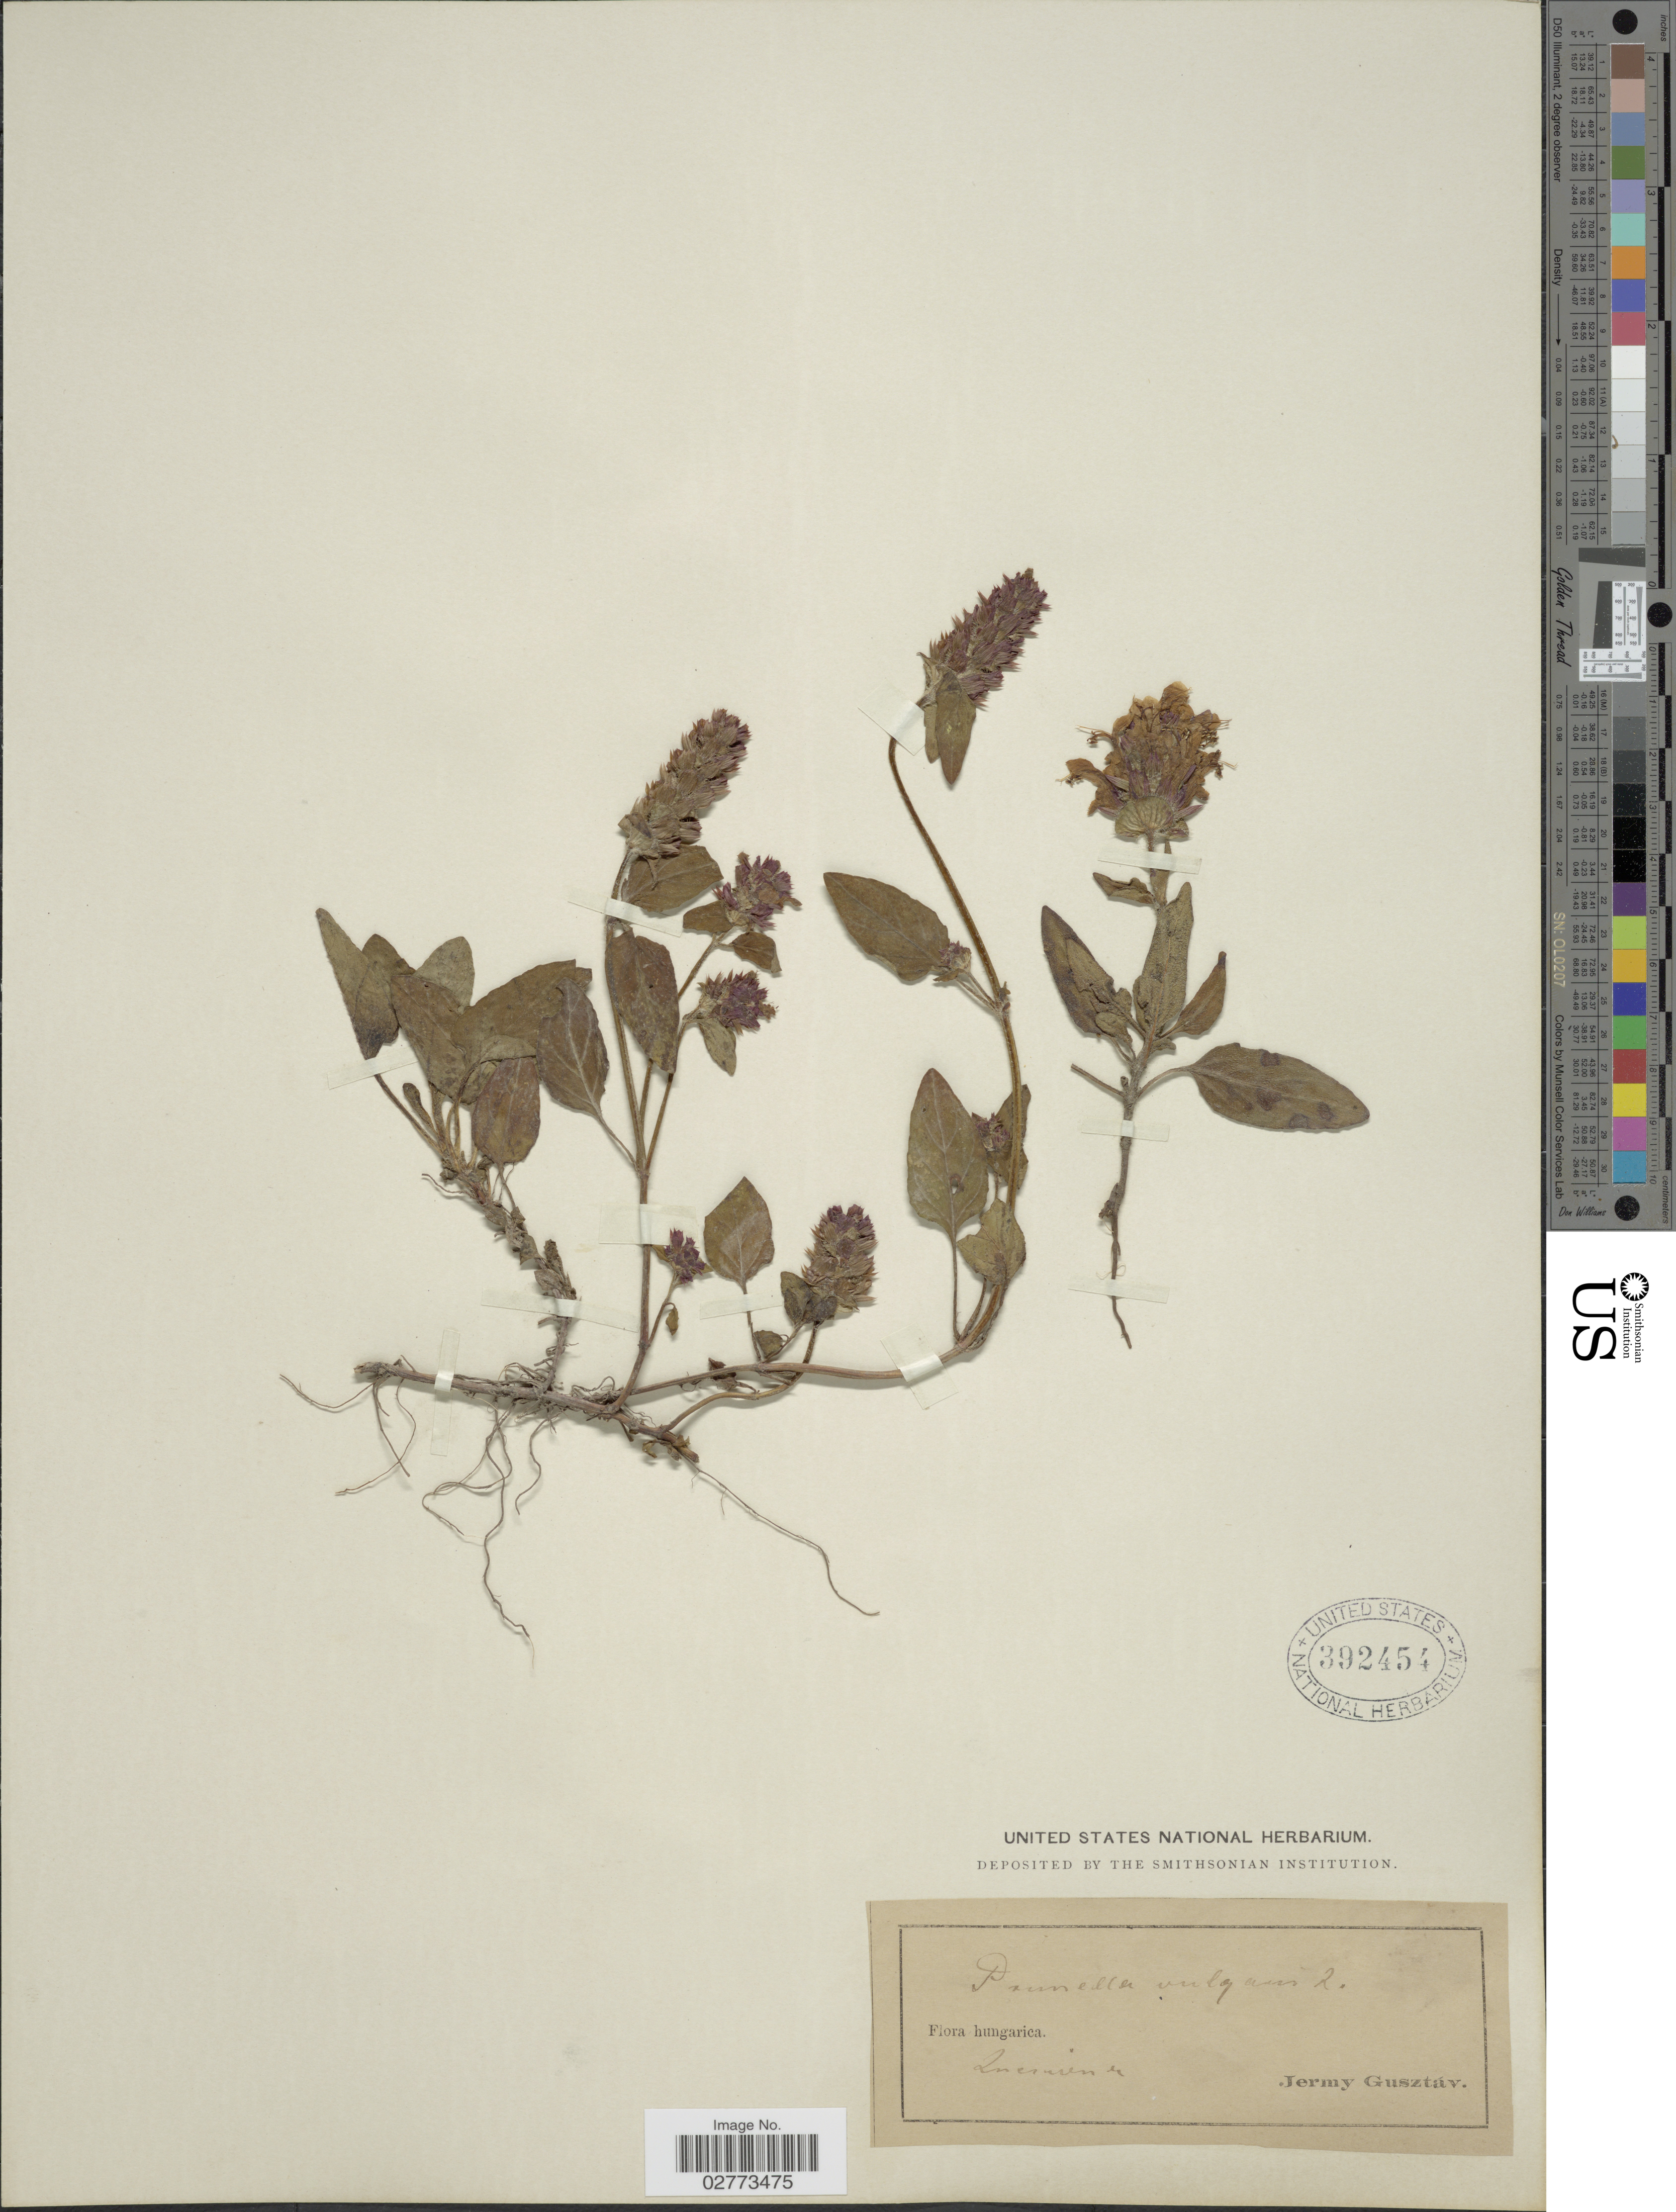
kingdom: Plantae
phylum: Tracheophyta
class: Magnoliopsida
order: Lamiales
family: Lamiaceae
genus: Prunella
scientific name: Prunella vulgaris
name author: L.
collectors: G. Jermy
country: Hungary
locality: Hungarica, Inenviene.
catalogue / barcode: US 392454